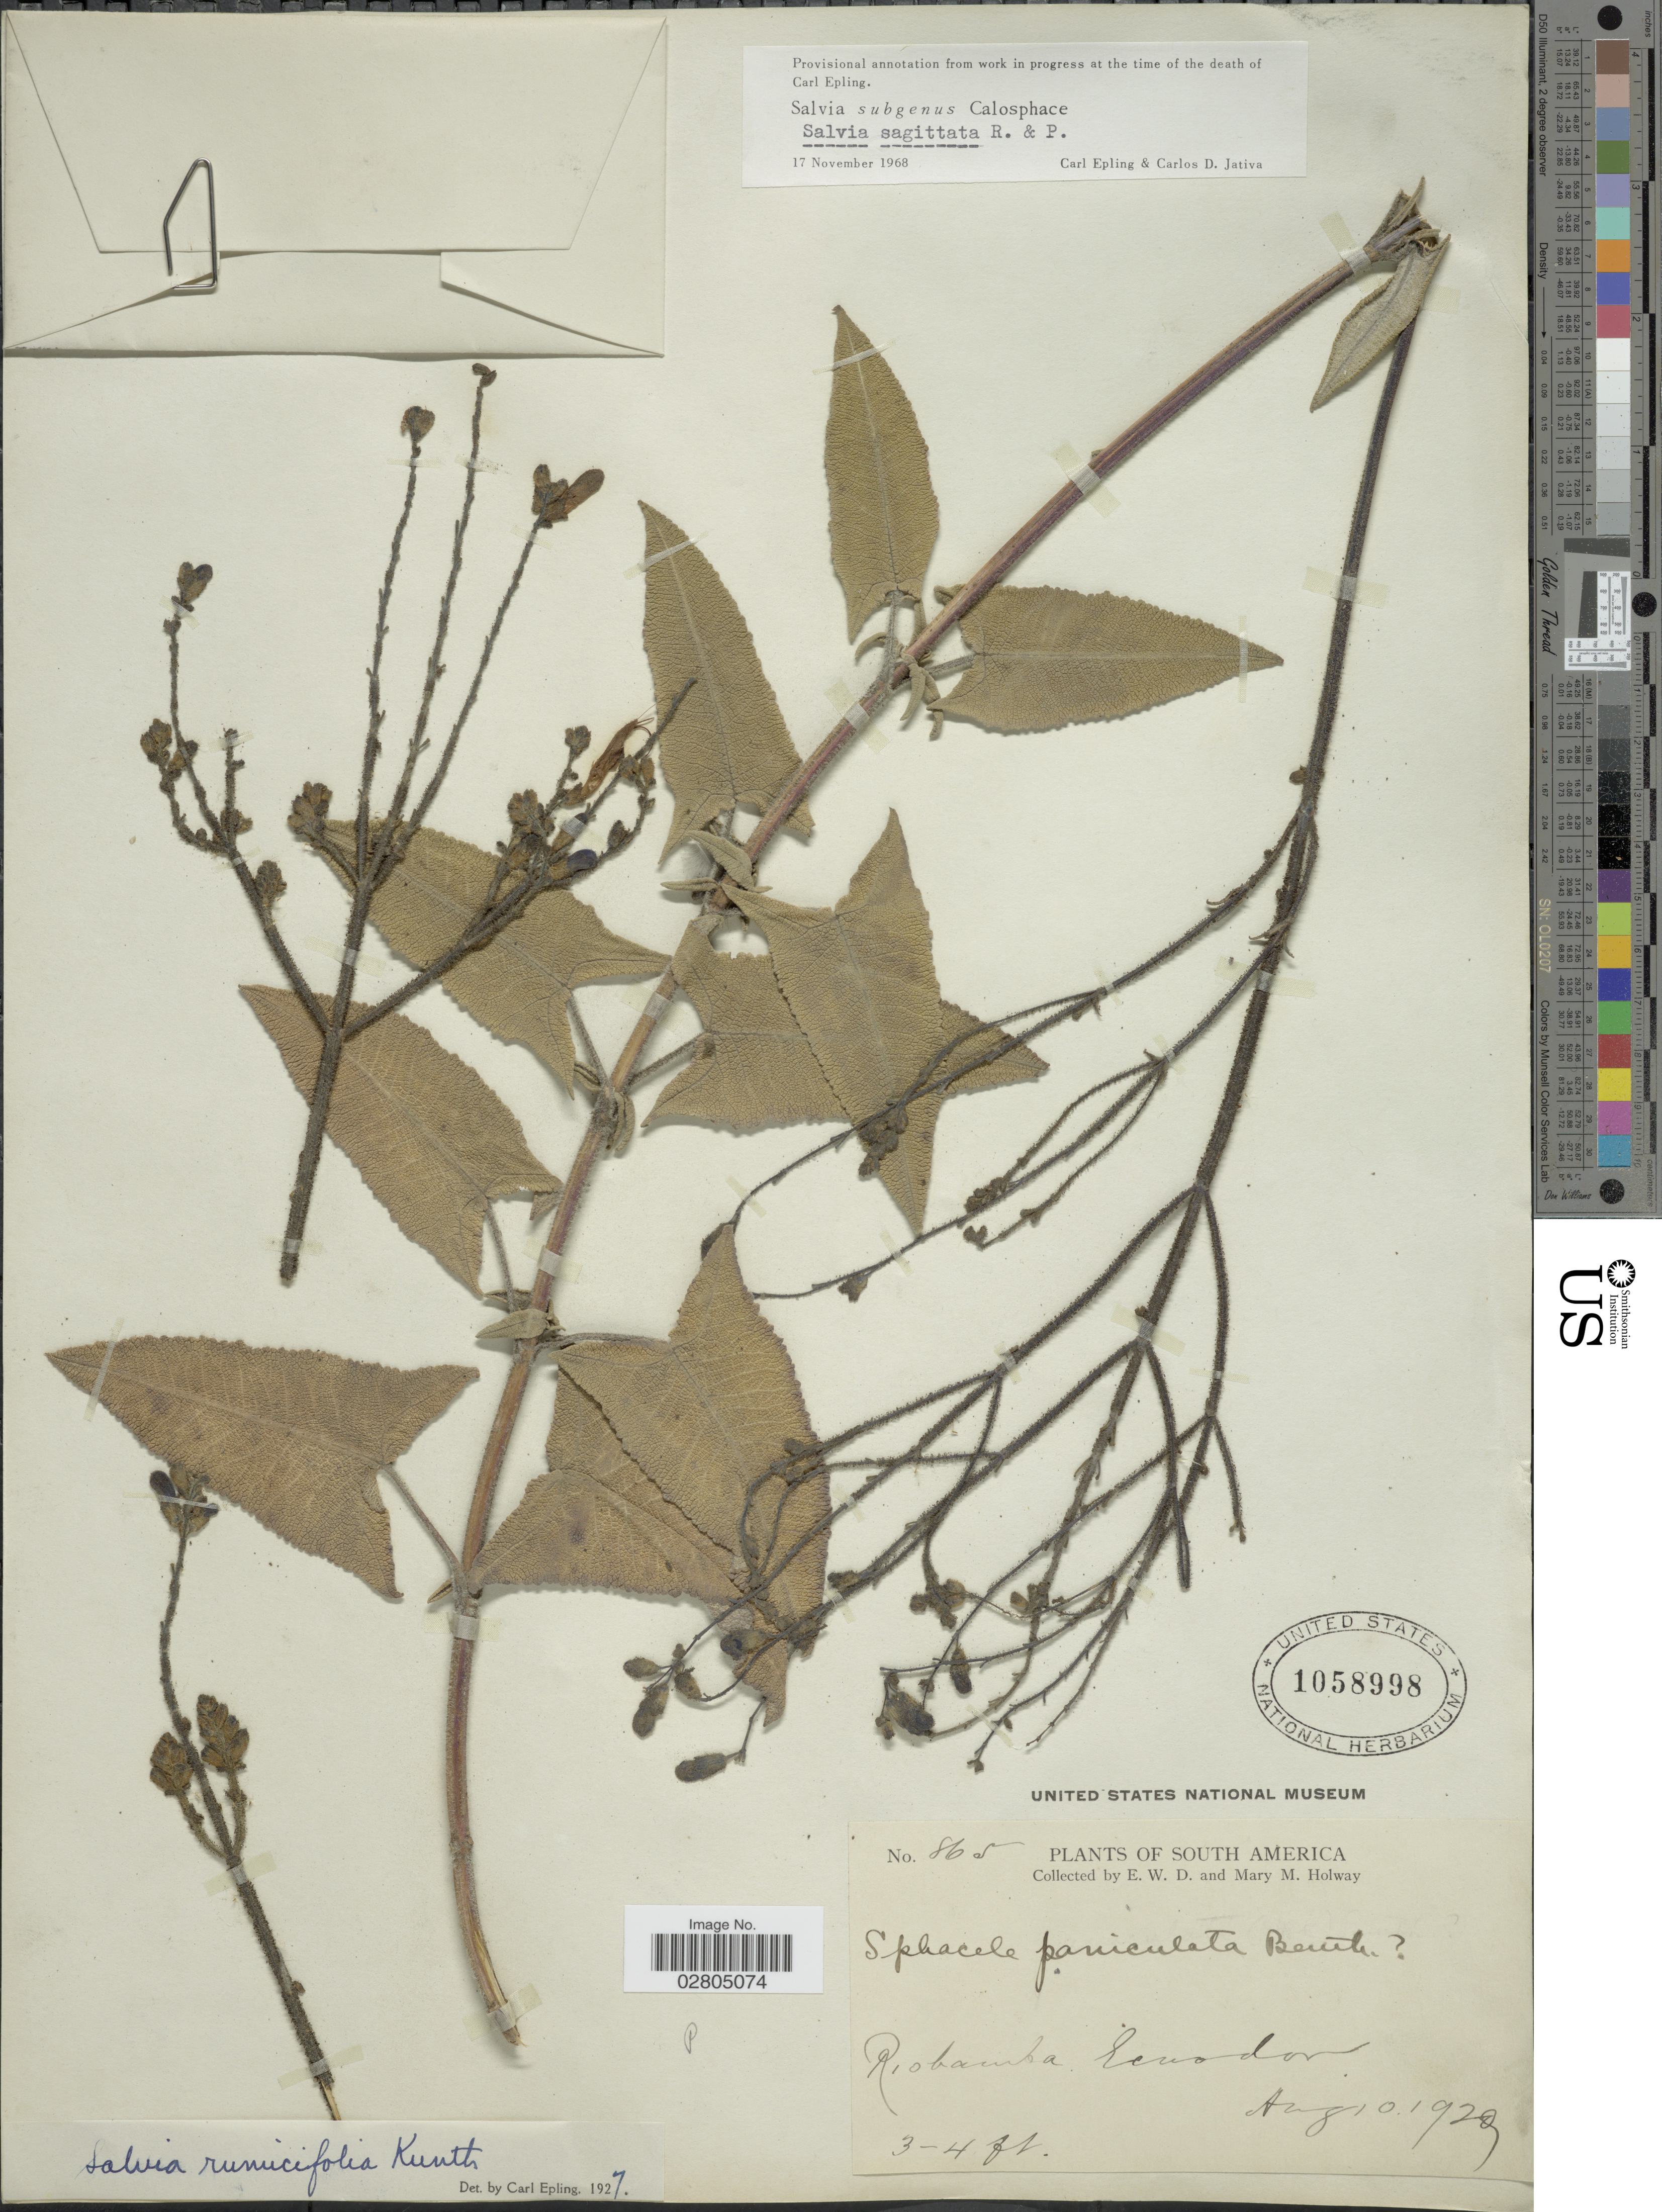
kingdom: Plantae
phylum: Tracheophyta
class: Magnoliopsida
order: Lamiales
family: Lamiaceae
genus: Salvia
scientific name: Salvia sagittata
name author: Ruiz & Pav.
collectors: E. W. D. Holway & M. M. Holway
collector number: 865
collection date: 1920-08-10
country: Ecuador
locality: Riobamba.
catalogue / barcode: US 1058998